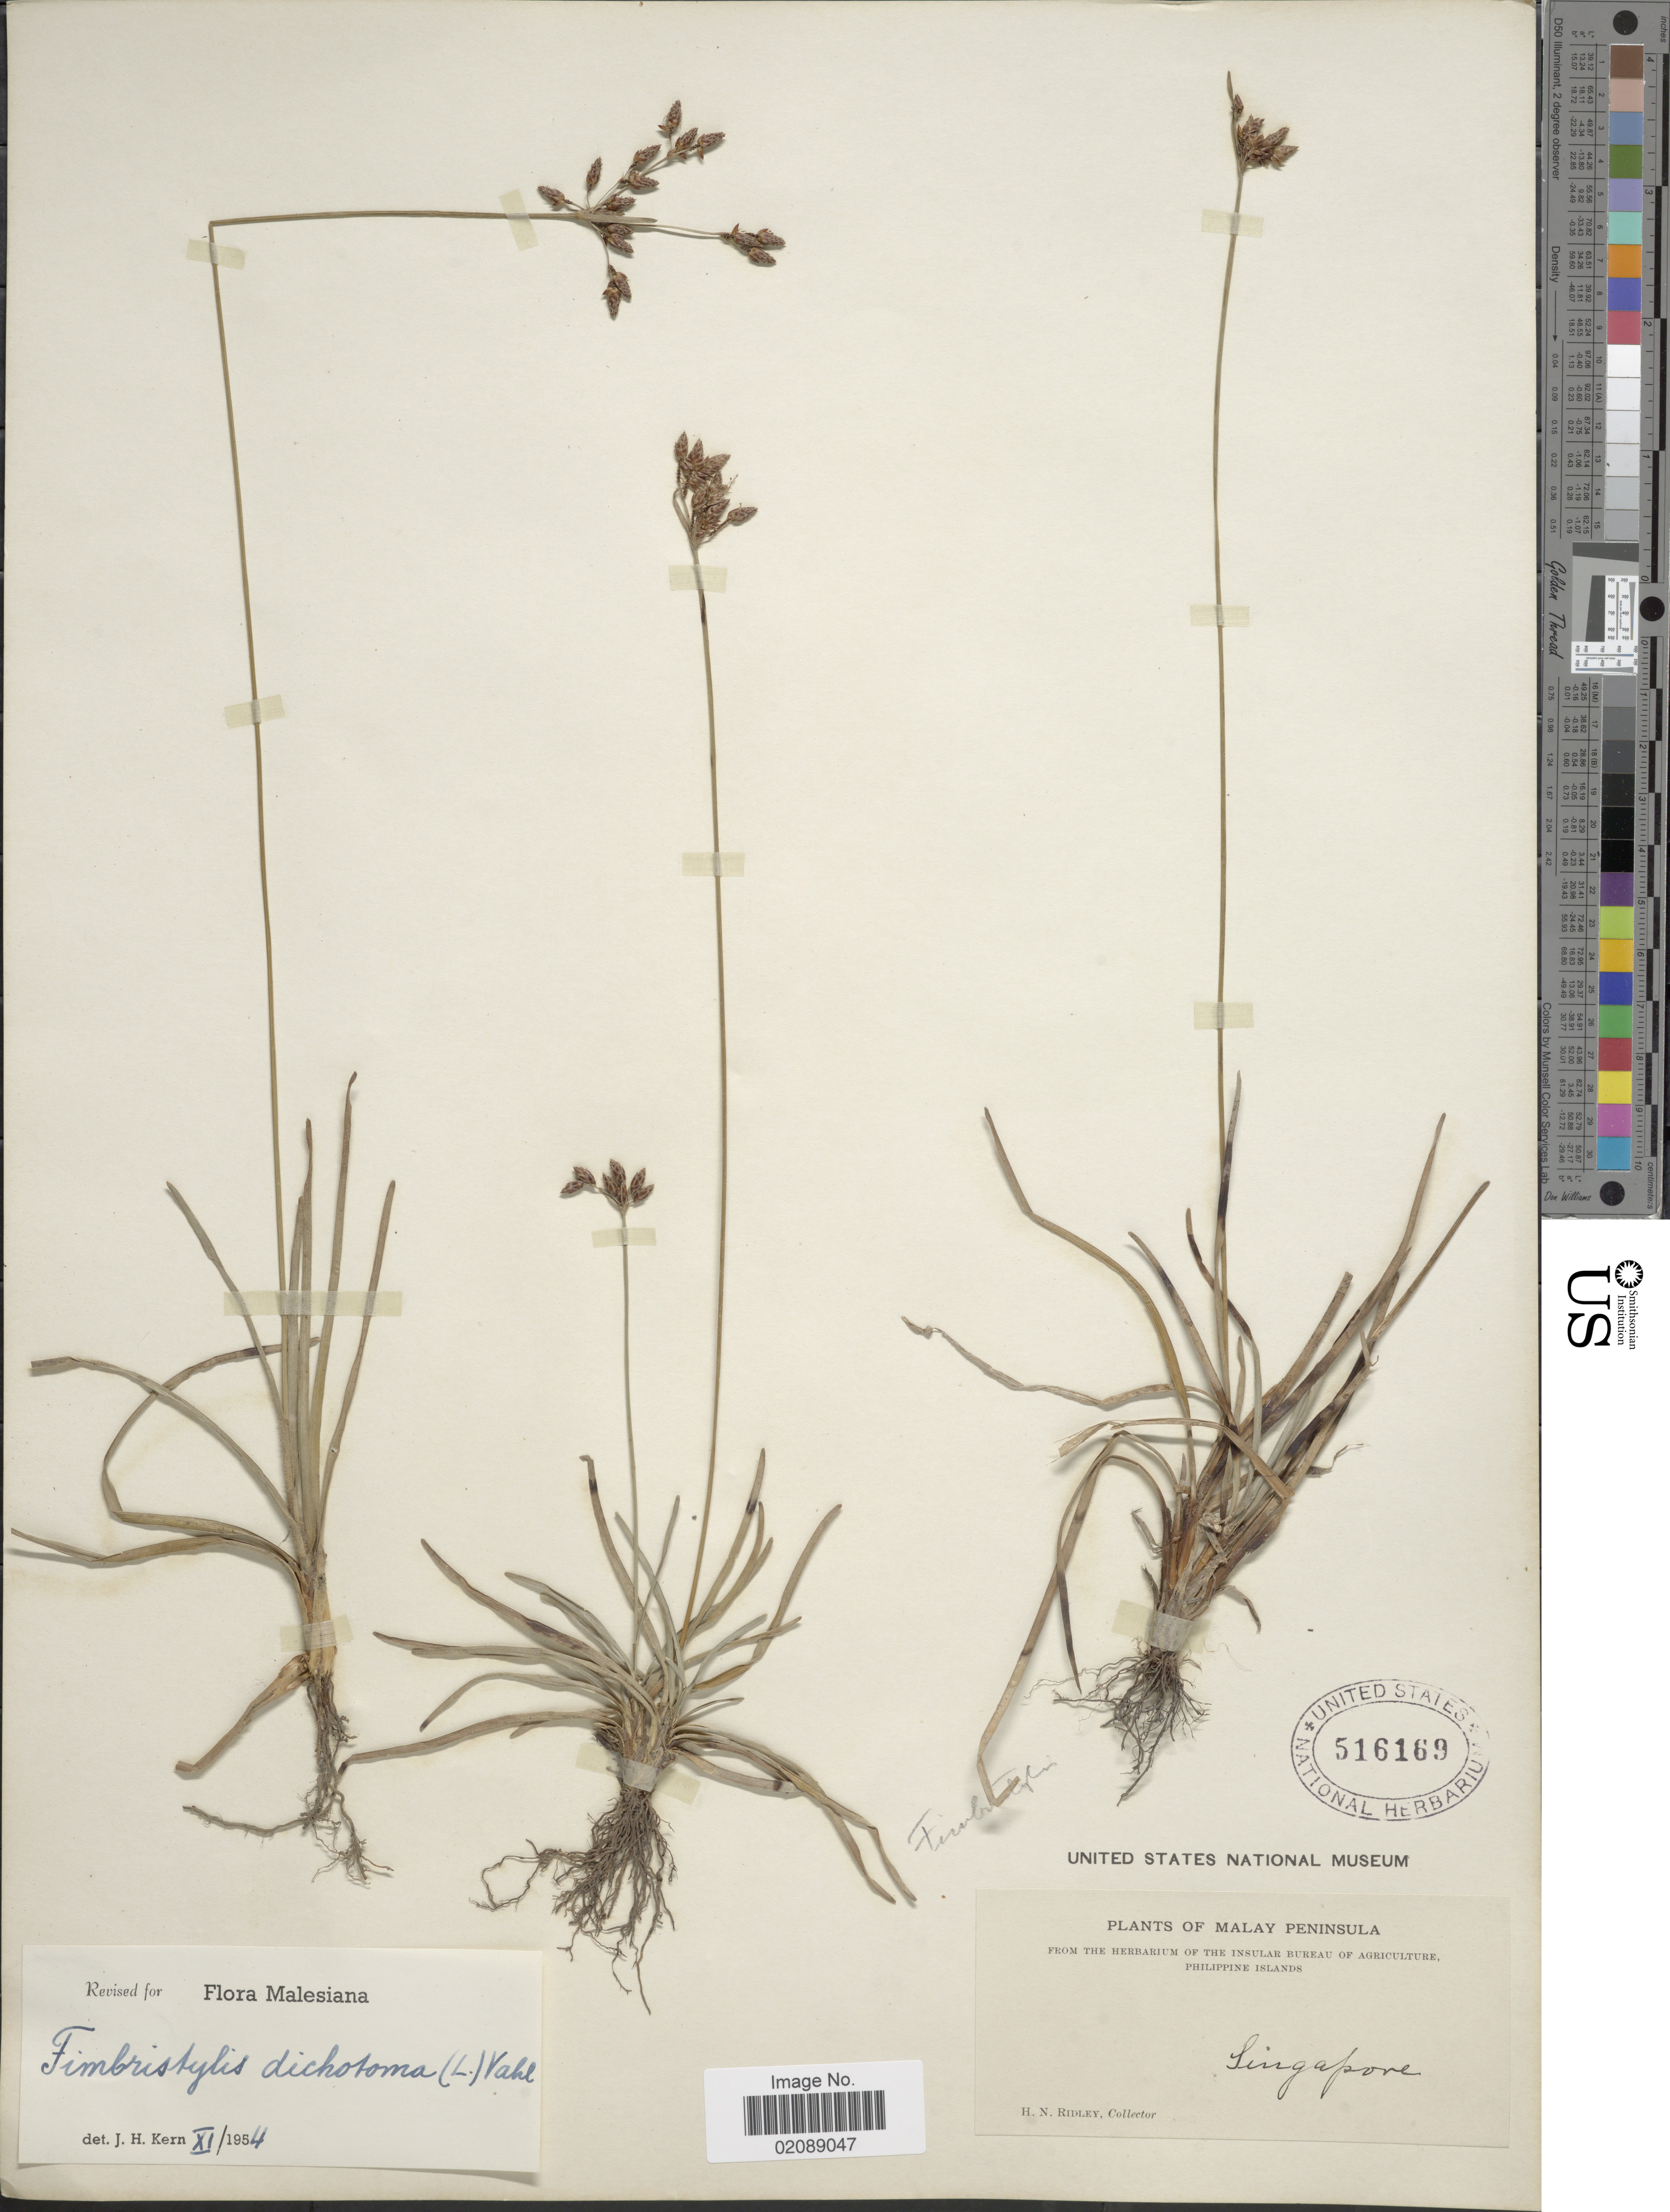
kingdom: Plantae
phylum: Tracheophyta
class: Liliopsida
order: Poales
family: Cyperaceae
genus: Fimbristylis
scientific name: Fimbristylis dichotoma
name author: (L.) Vahl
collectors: H. N. Ridley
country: Singapore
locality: Malay Peninsula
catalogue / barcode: US 516169